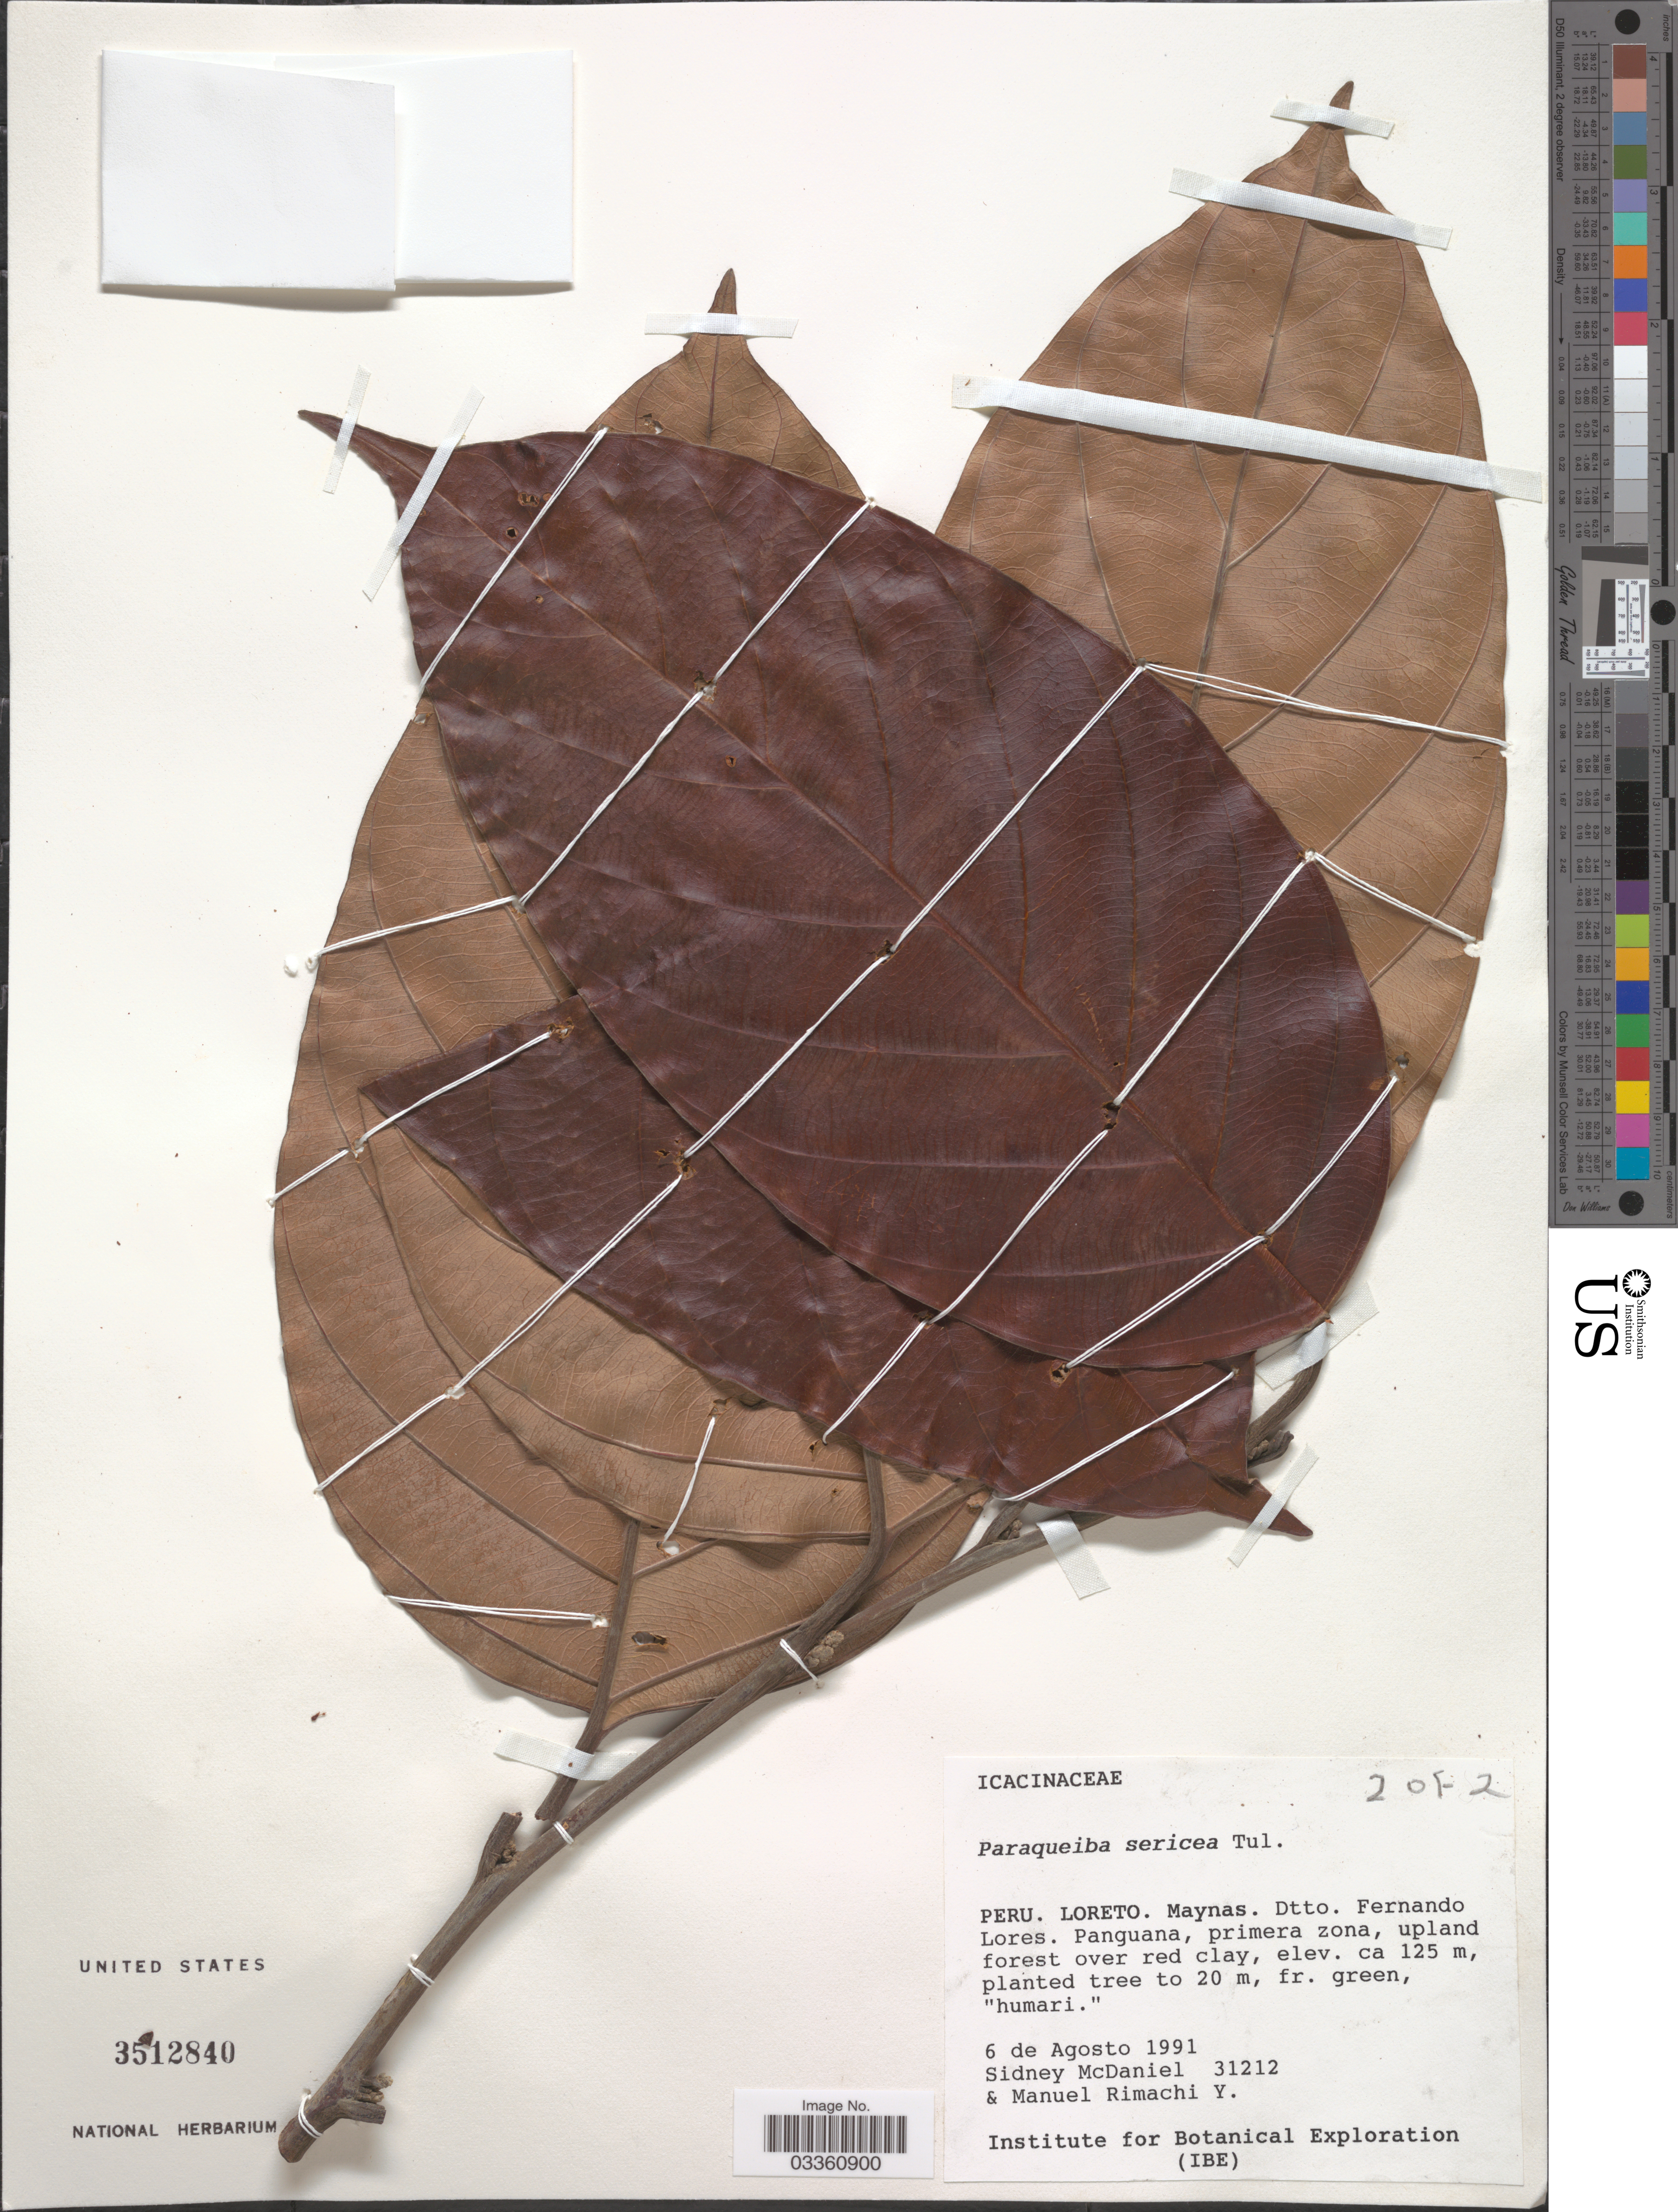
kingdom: Plantae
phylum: Tracheophyta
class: Magnoliopsida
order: Metteniusales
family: Metteniusaceae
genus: Poraqueiba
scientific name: Poraqueiba sericea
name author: Tul.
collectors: S. McDaniel & M. Rimachi Y.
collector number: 31212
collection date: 1991-08-06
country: Peru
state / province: Loreto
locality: Maynas. Dtto. Fernando Lores. Panguana, primera zona.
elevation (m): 125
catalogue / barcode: US 3512840